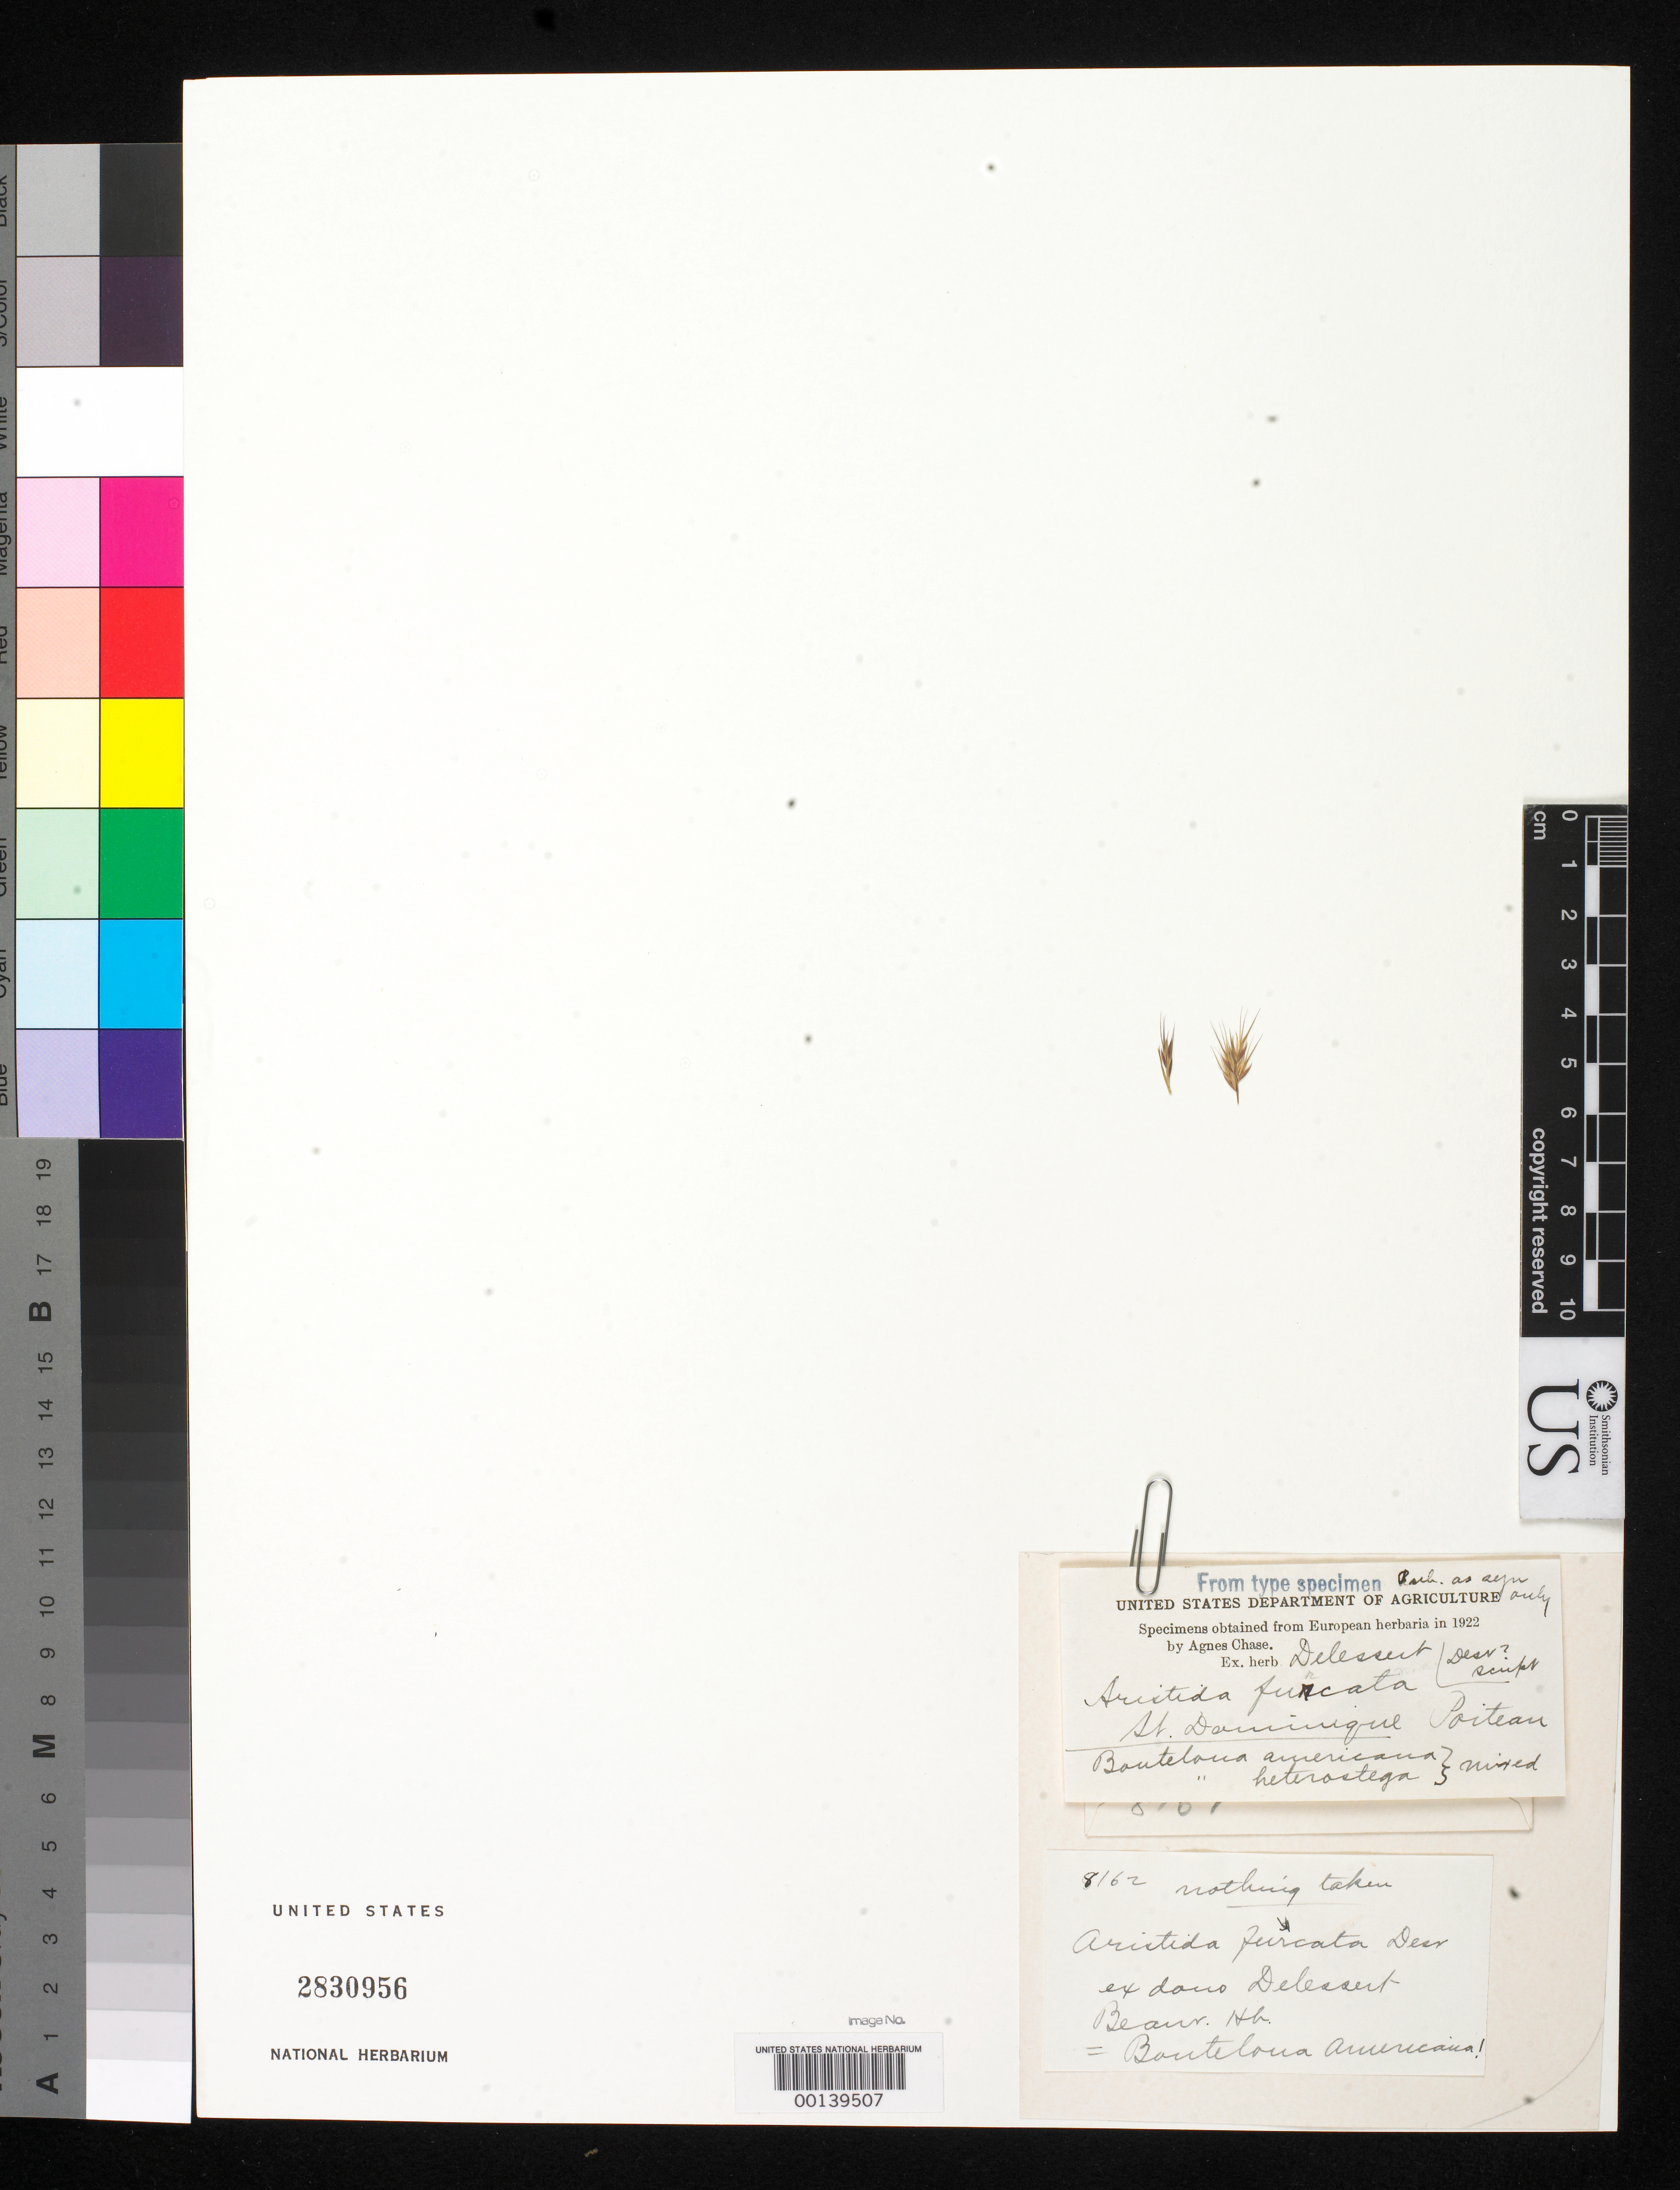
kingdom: Plantae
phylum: Tracheophyta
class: Liliopsida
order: Poales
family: Poaceae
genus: Aristida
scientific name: Aristida furcata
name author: P. Beauv.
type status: Type Fragment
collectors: P. Poiteau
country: Dominican Republic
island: Hispaniola Island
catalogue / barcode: US 2830956